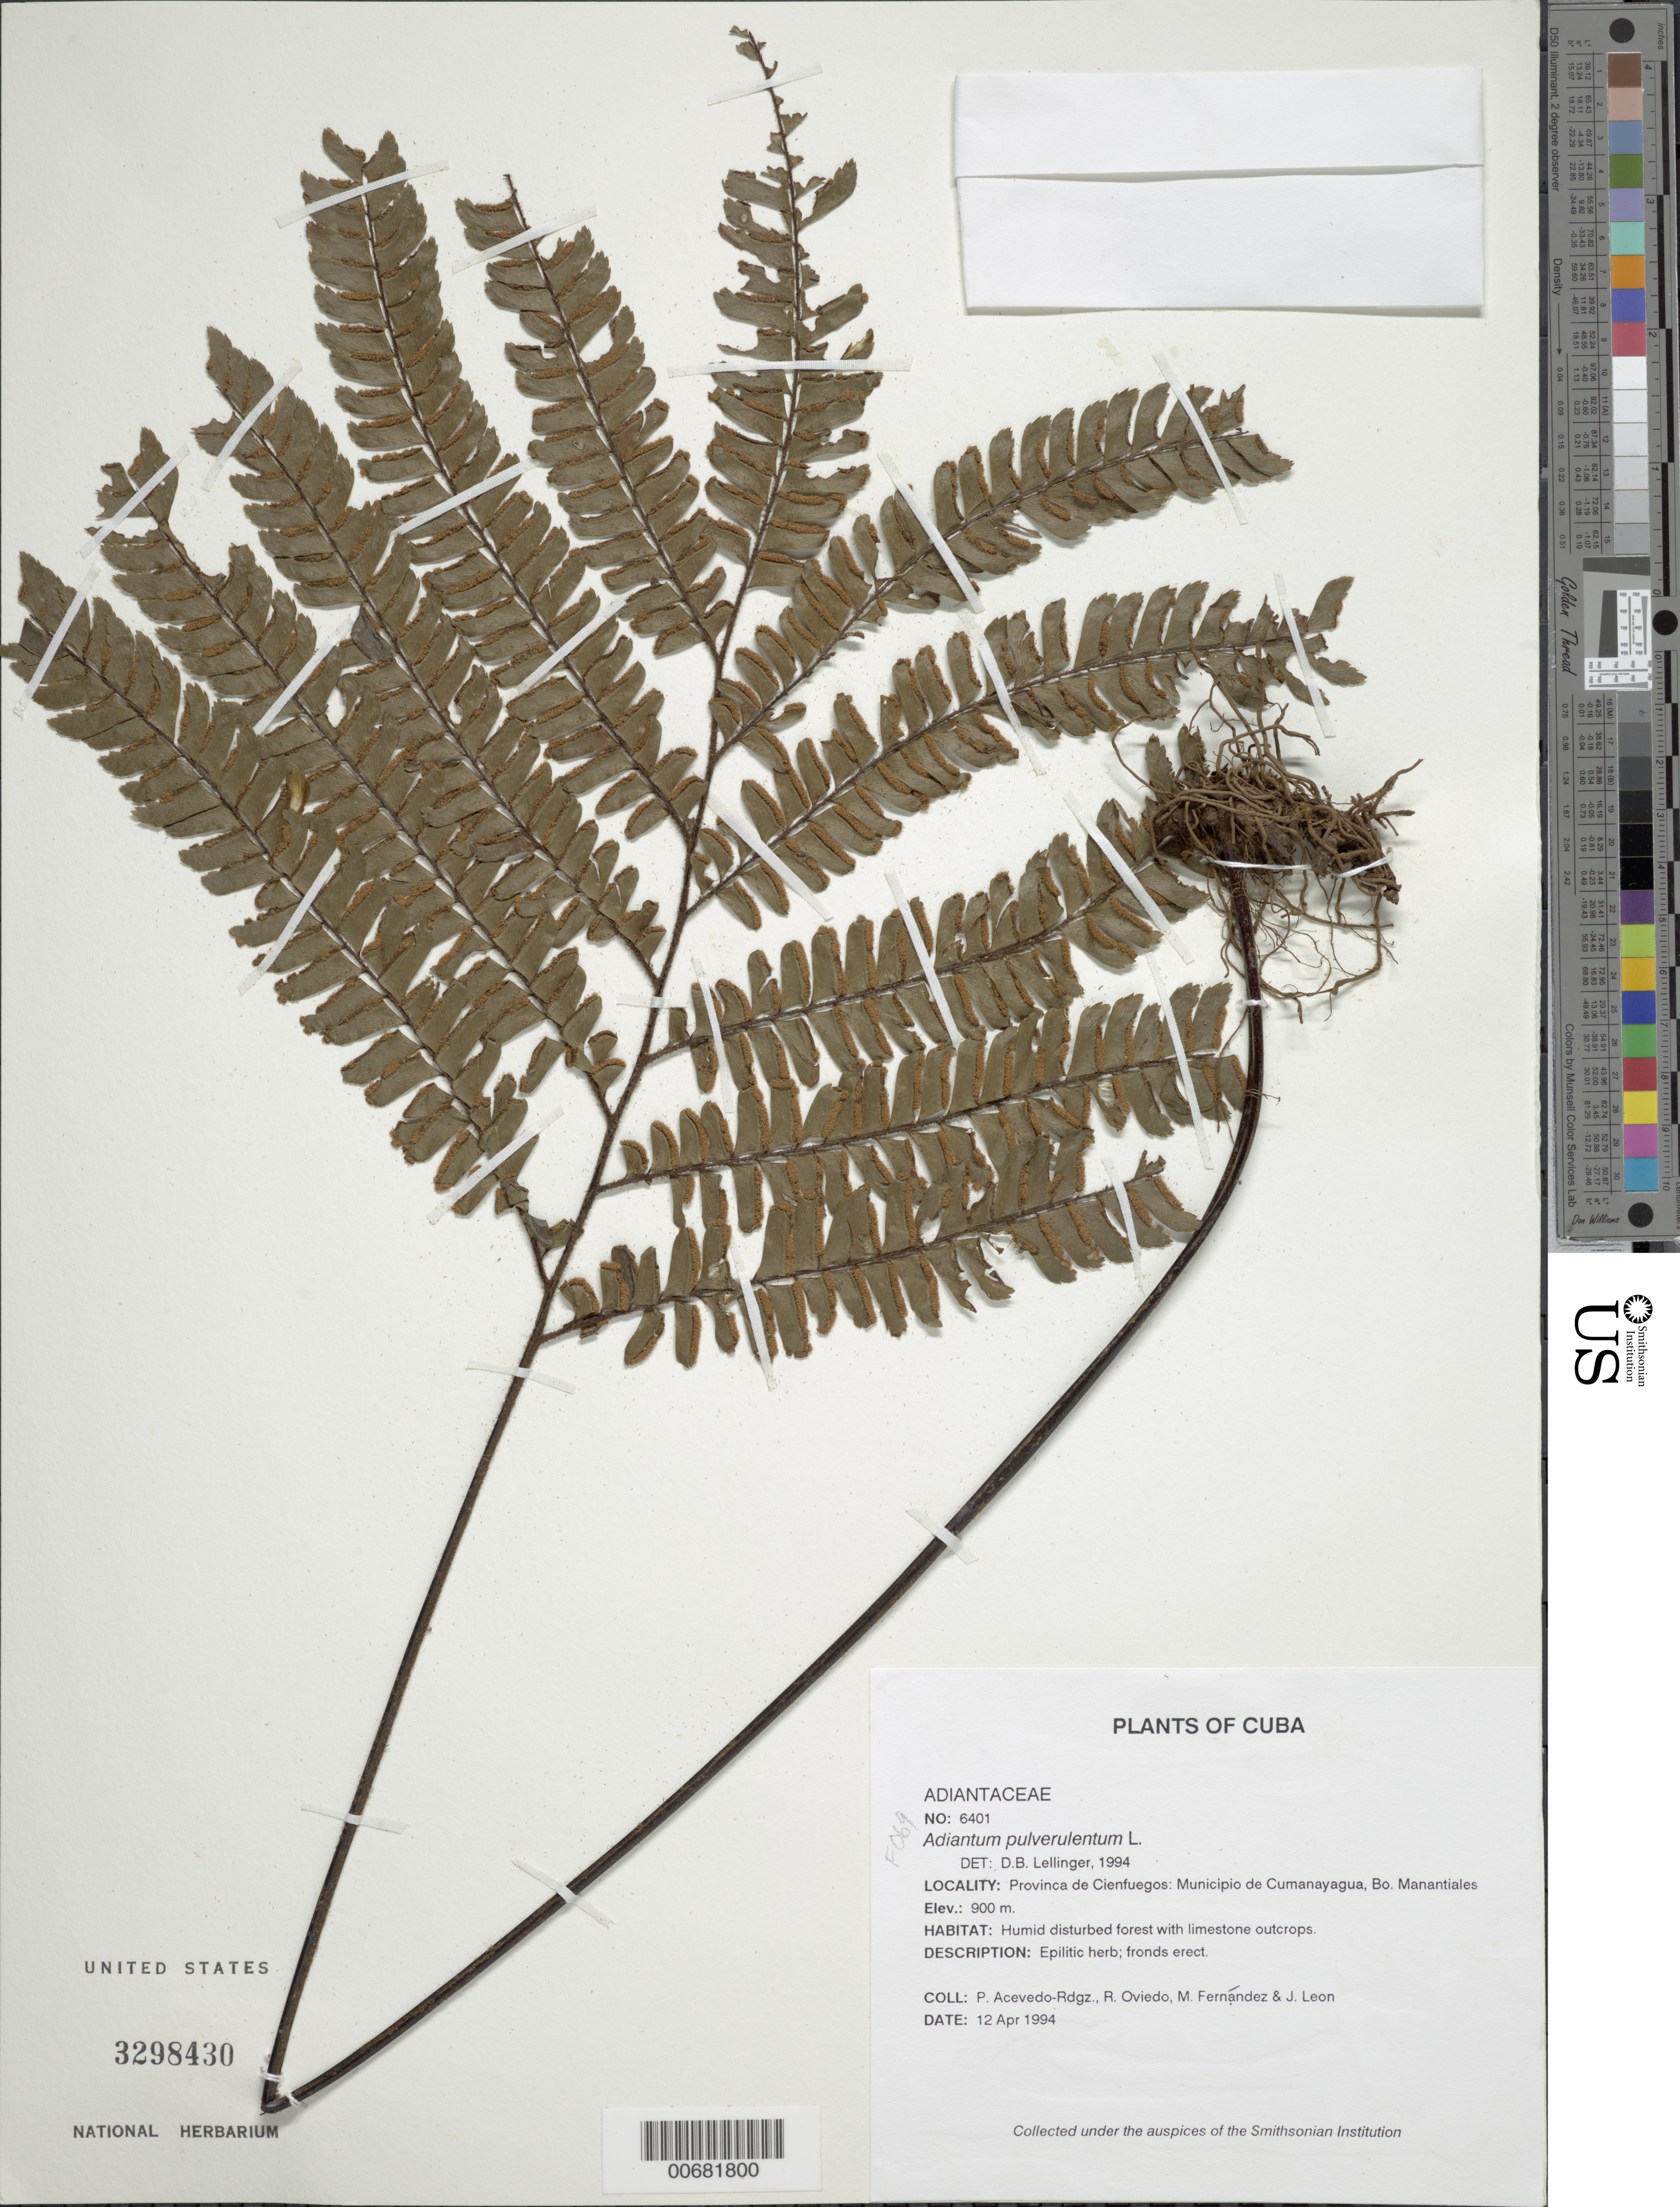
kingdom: Plantae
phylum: Tracheophyta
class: Polypodiopsida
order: Polypodiales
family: Pteridaceae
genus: Adiantum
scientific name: Adiantum pulverulentum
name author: L.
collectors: P. Acevedo-Rodr., R. Oviedo, M. Fernández & J. León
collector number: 6401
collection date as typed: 12 Apr 1994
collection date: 1994-04-12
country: Cuba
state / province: Cienfuegos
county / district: Municipio de Cumanayagua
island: Cuba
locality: Bo Manantiales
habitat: Humid disturbed forest with limestone outcrops.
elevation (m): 900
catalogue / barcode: US 3298430